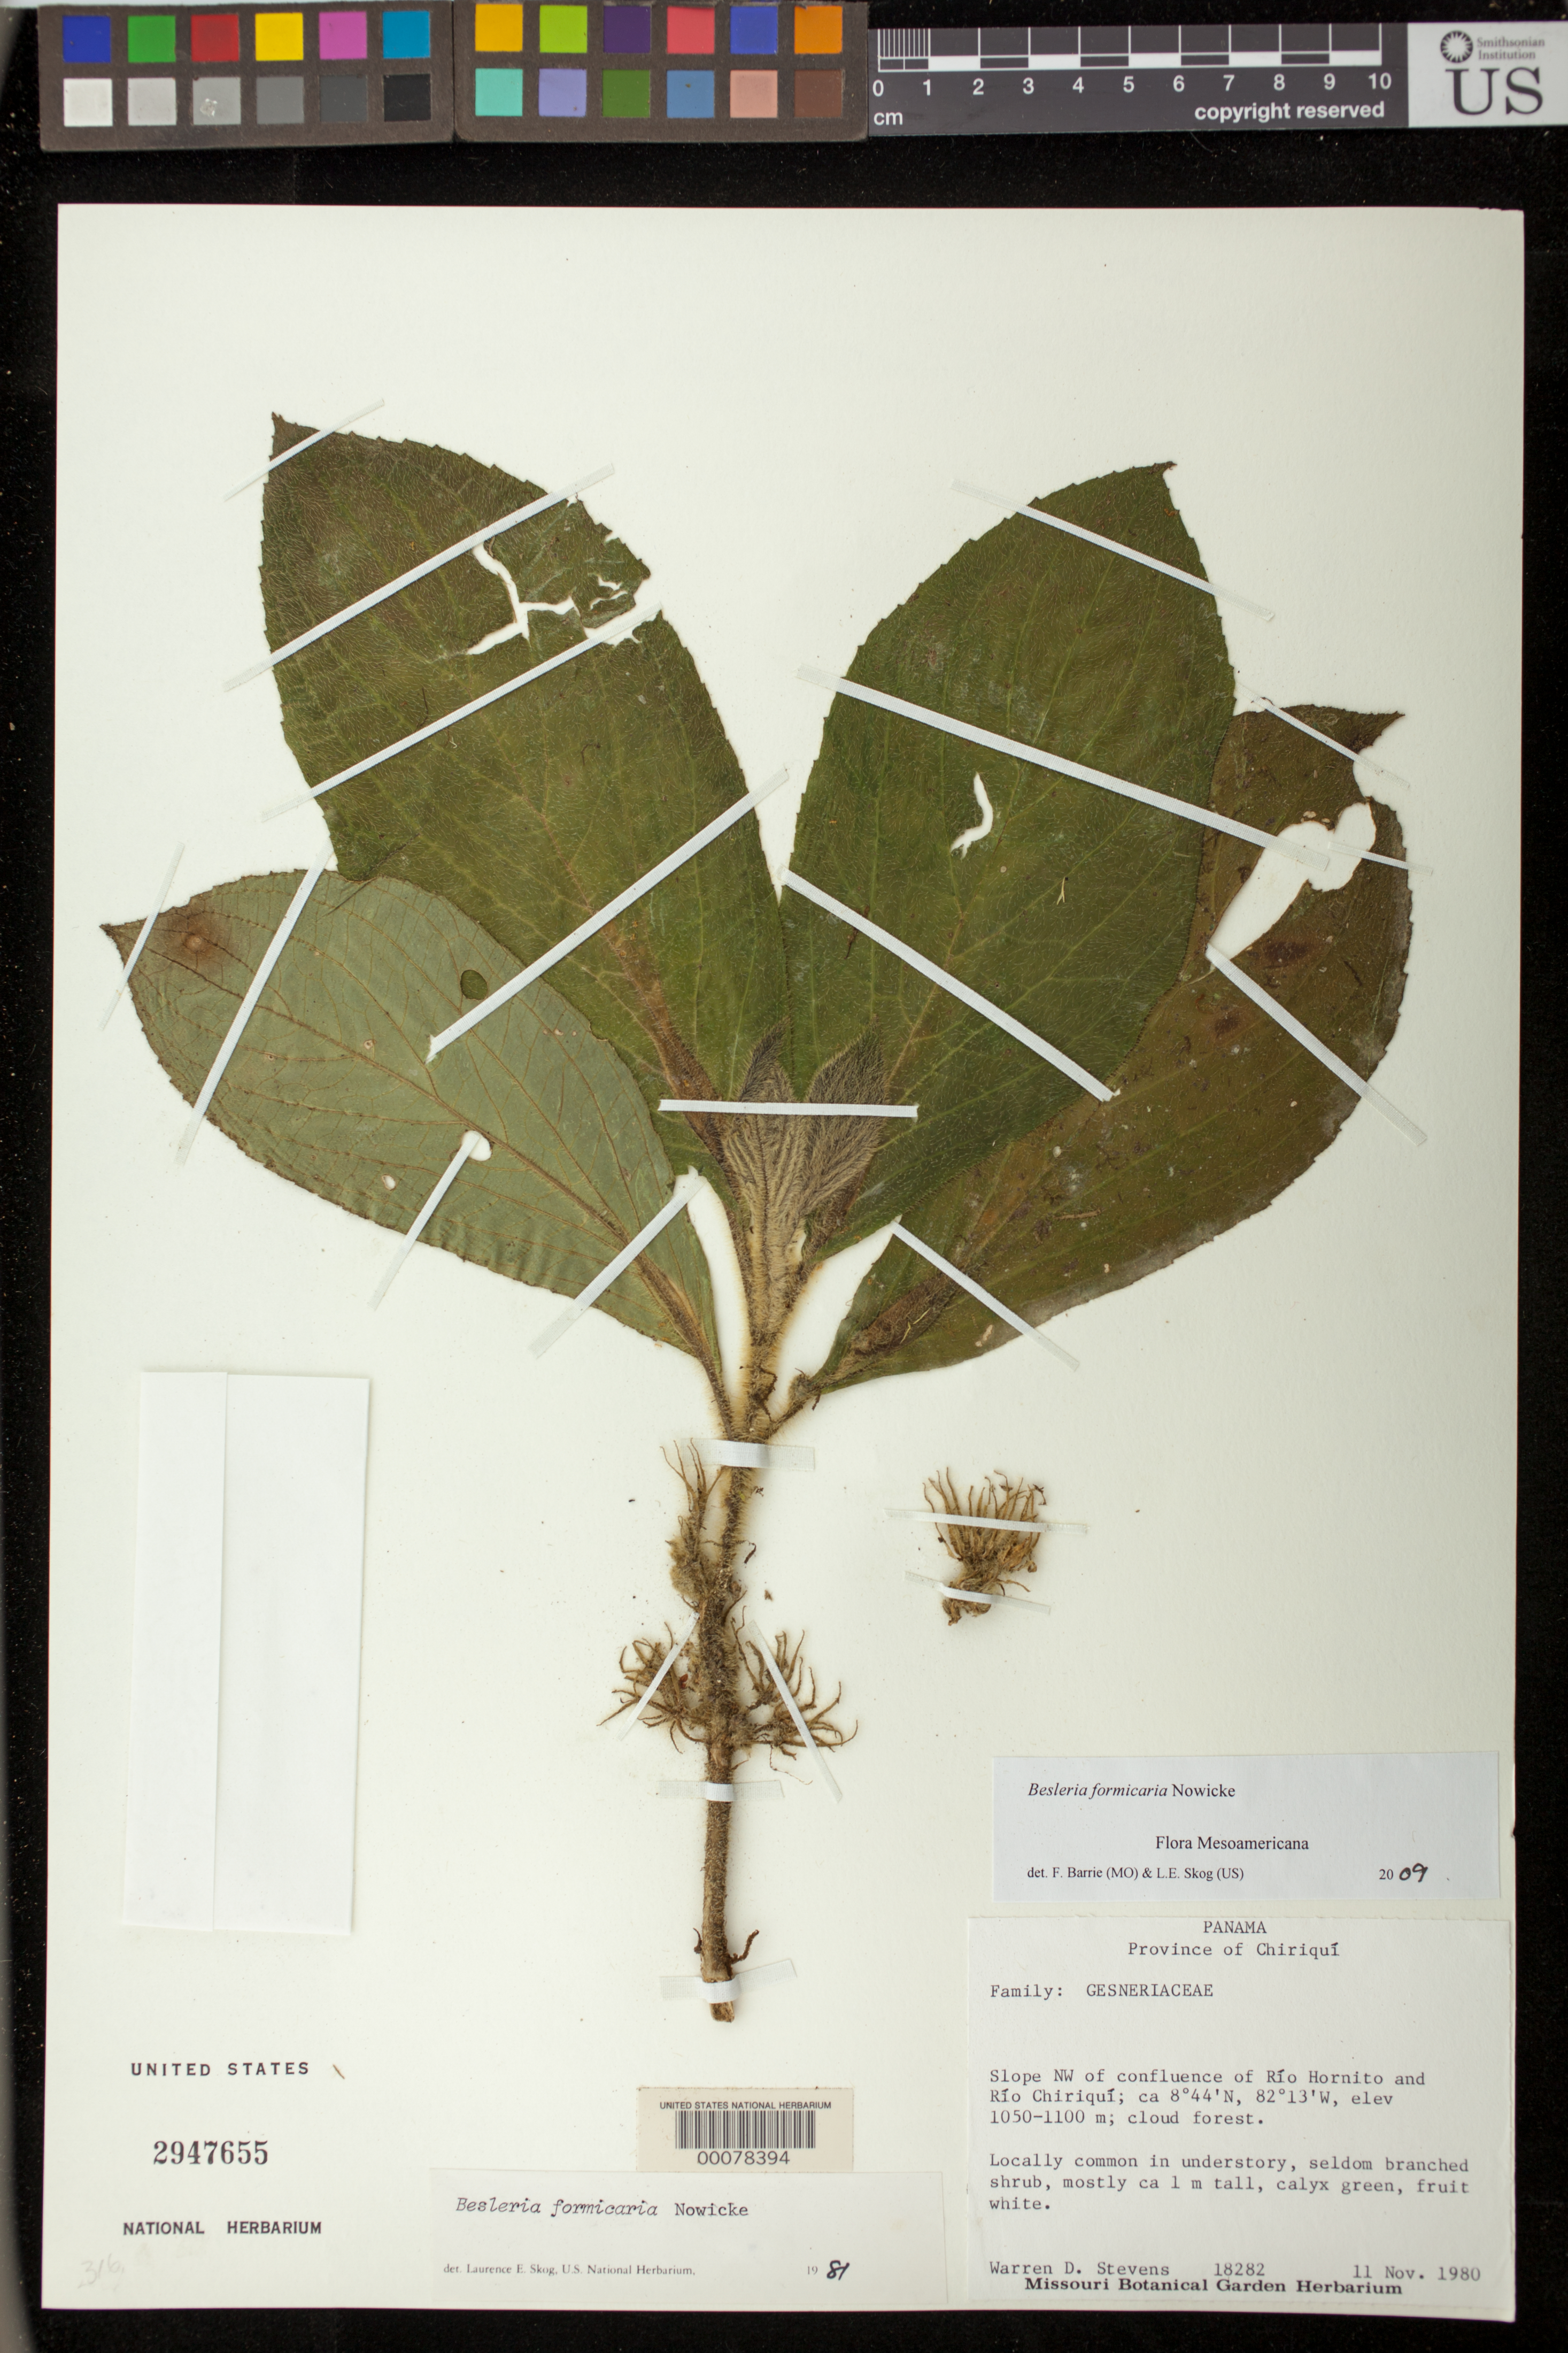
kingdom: Plantae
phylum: Tracheophyta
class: Magnoliopsida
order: Lamiales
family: Gesneriaceae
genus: Besleria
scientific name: Besleria formicaria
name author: Nowicke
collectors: W. D. Stevens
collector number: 18282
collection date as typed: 11 Nov 1980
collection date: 1980-11-11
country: Panama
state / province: Chiriquí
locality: Slope NW of confluence of Rio Hornito and Rio Chiriqui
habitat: Cloud forest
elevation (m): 1050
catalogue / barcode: US 2947655